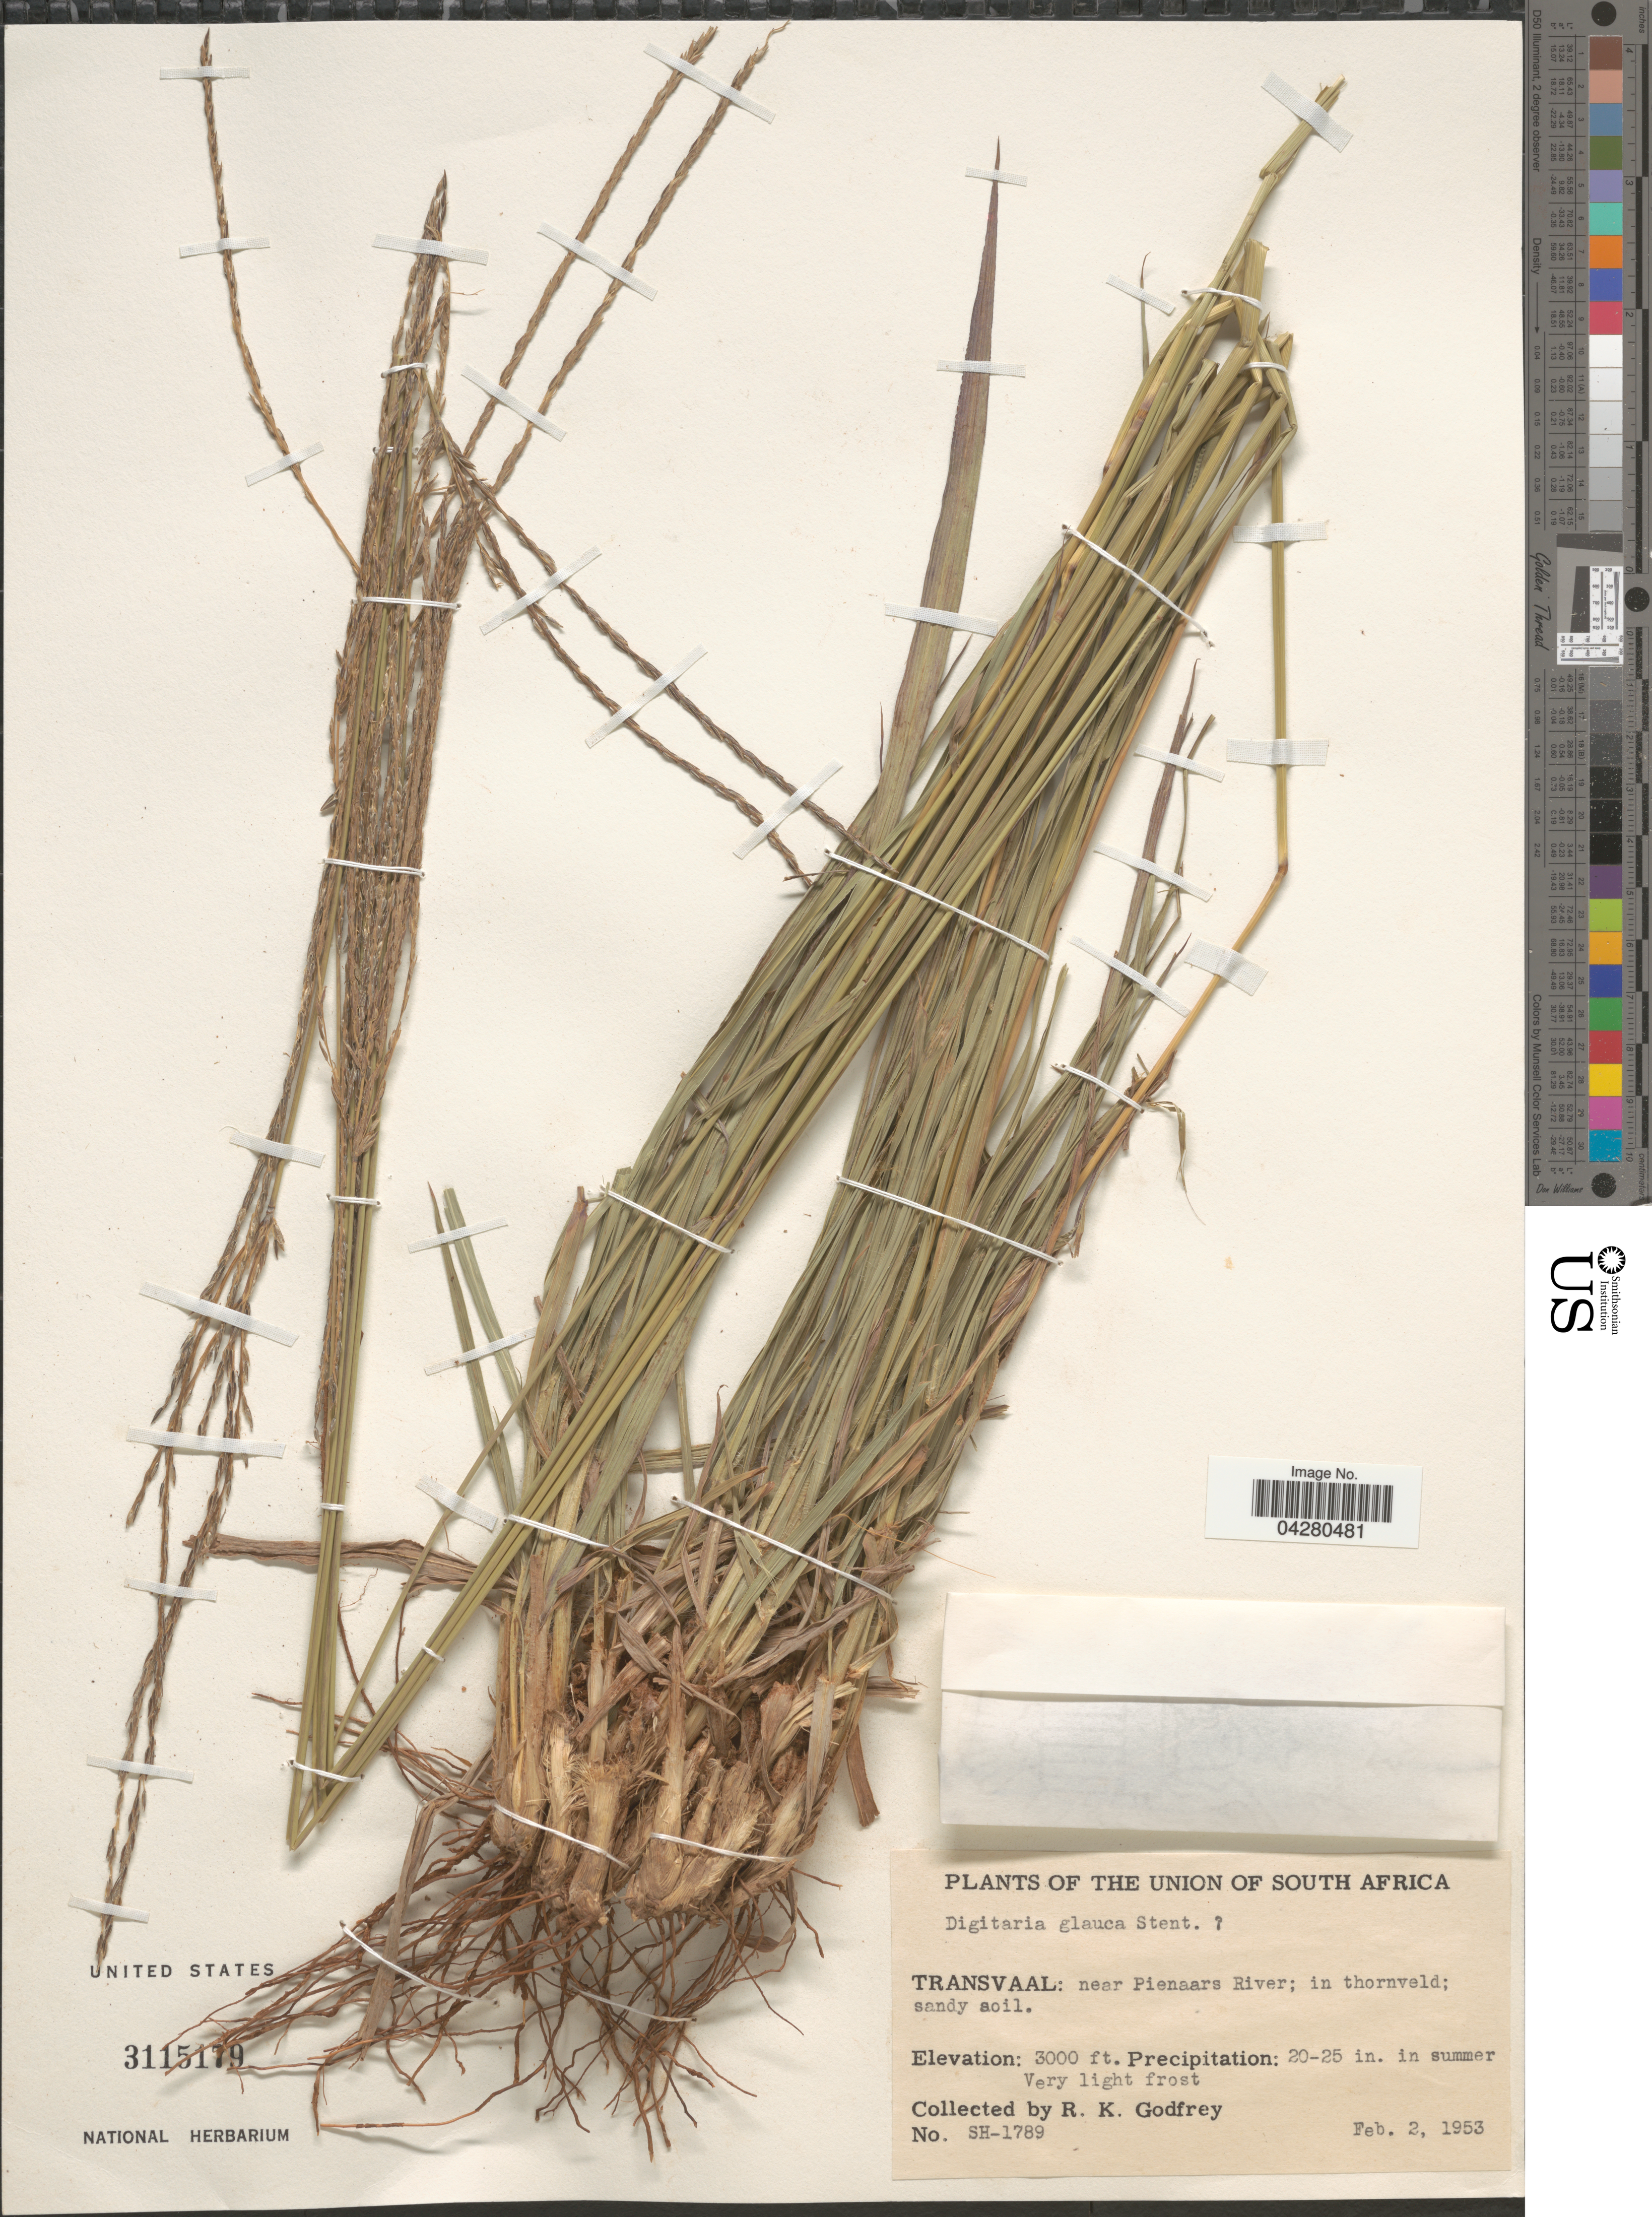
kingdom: Plantae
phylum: Tracheophyta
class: Liliopsida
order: Poales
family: Poaceae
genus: Digitaria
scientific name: Digitaria glauca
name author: A. Camus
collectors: R. K. Godfrey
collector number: SH-1789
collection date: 1953-02-02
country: South Africa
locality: Union of South Africa. Transvaal: near Pienaars River.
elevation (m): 914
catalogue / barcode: US 3115179